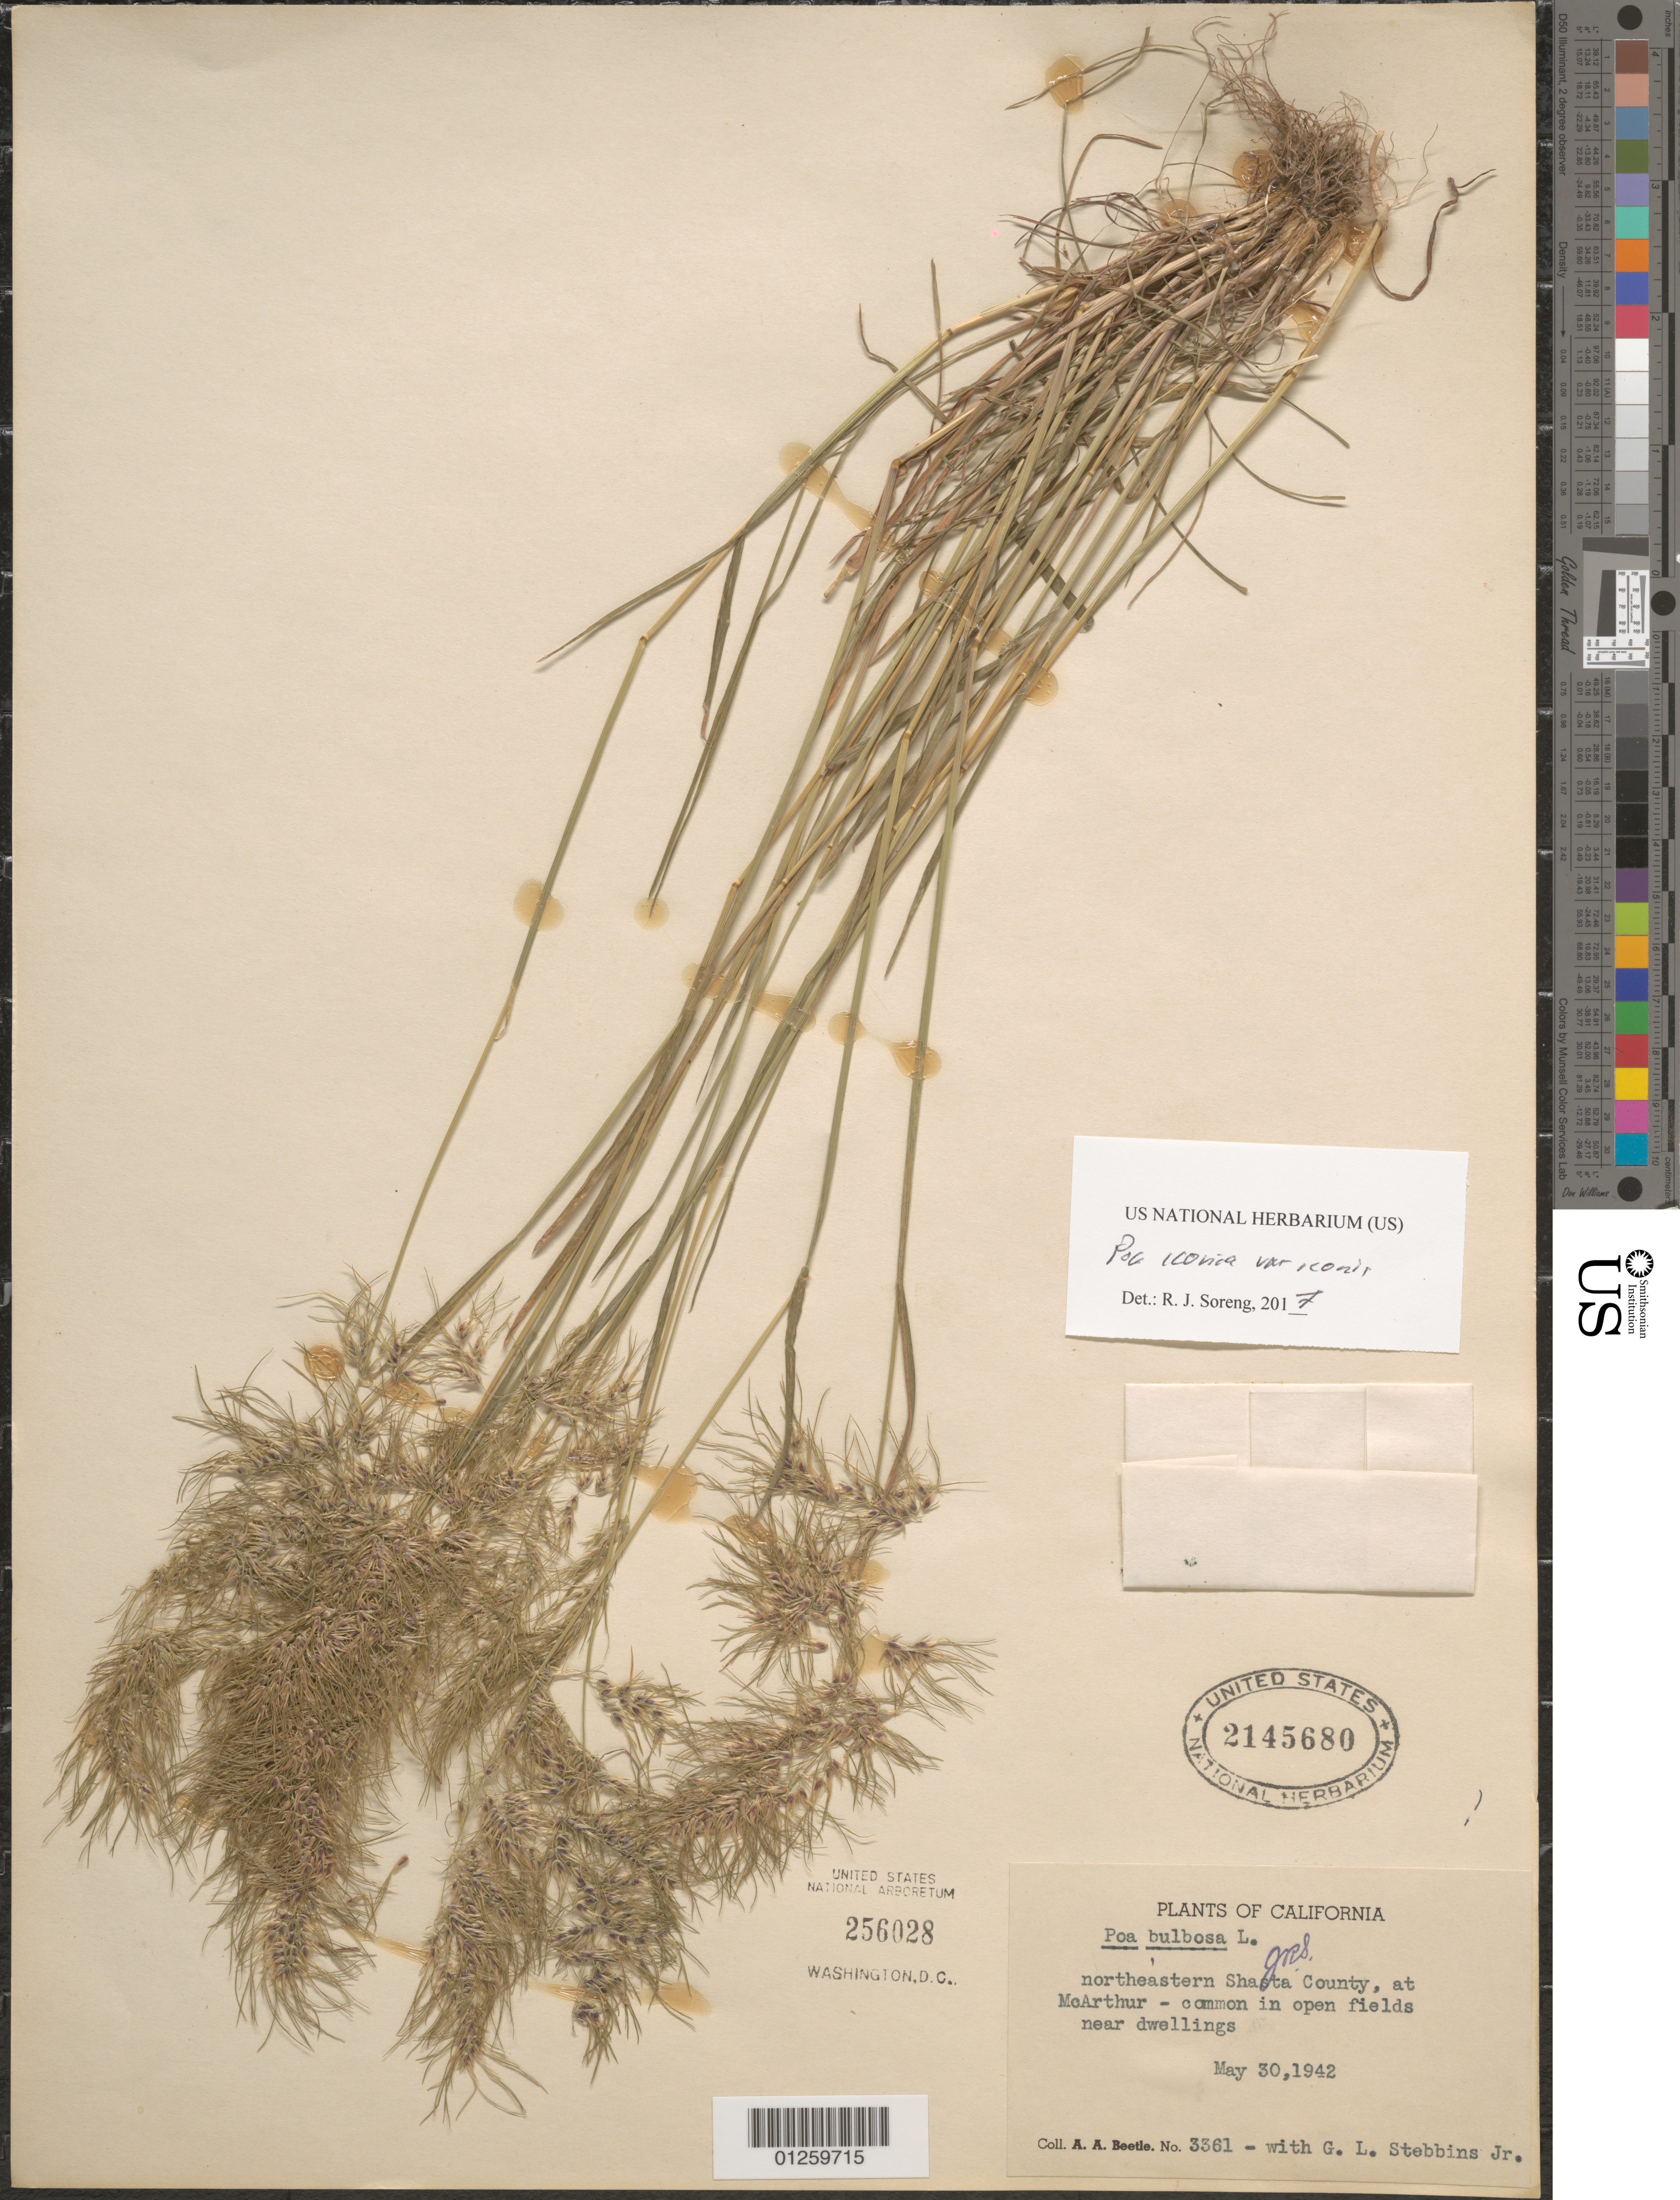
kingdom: Plantae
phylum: Tracheophyta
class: Liliopsida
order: Poales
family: Poaceae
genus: Poa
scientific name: Poa iconia var. iconia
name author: Azn.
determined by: Soreng, Robert J., Research Associate (BOT), Smithsonian Institution - National Museum of Natural History (UNITED STATES)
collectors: A. A. Beetle & G. L. Stebbins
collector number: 3361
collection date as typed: May 30, 1942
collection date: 1942-05-30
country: United States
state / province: California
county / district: Shasta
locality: northeastern Shasta county, at McArthur - common in open fields near dwellings.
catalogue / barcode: US 2145680